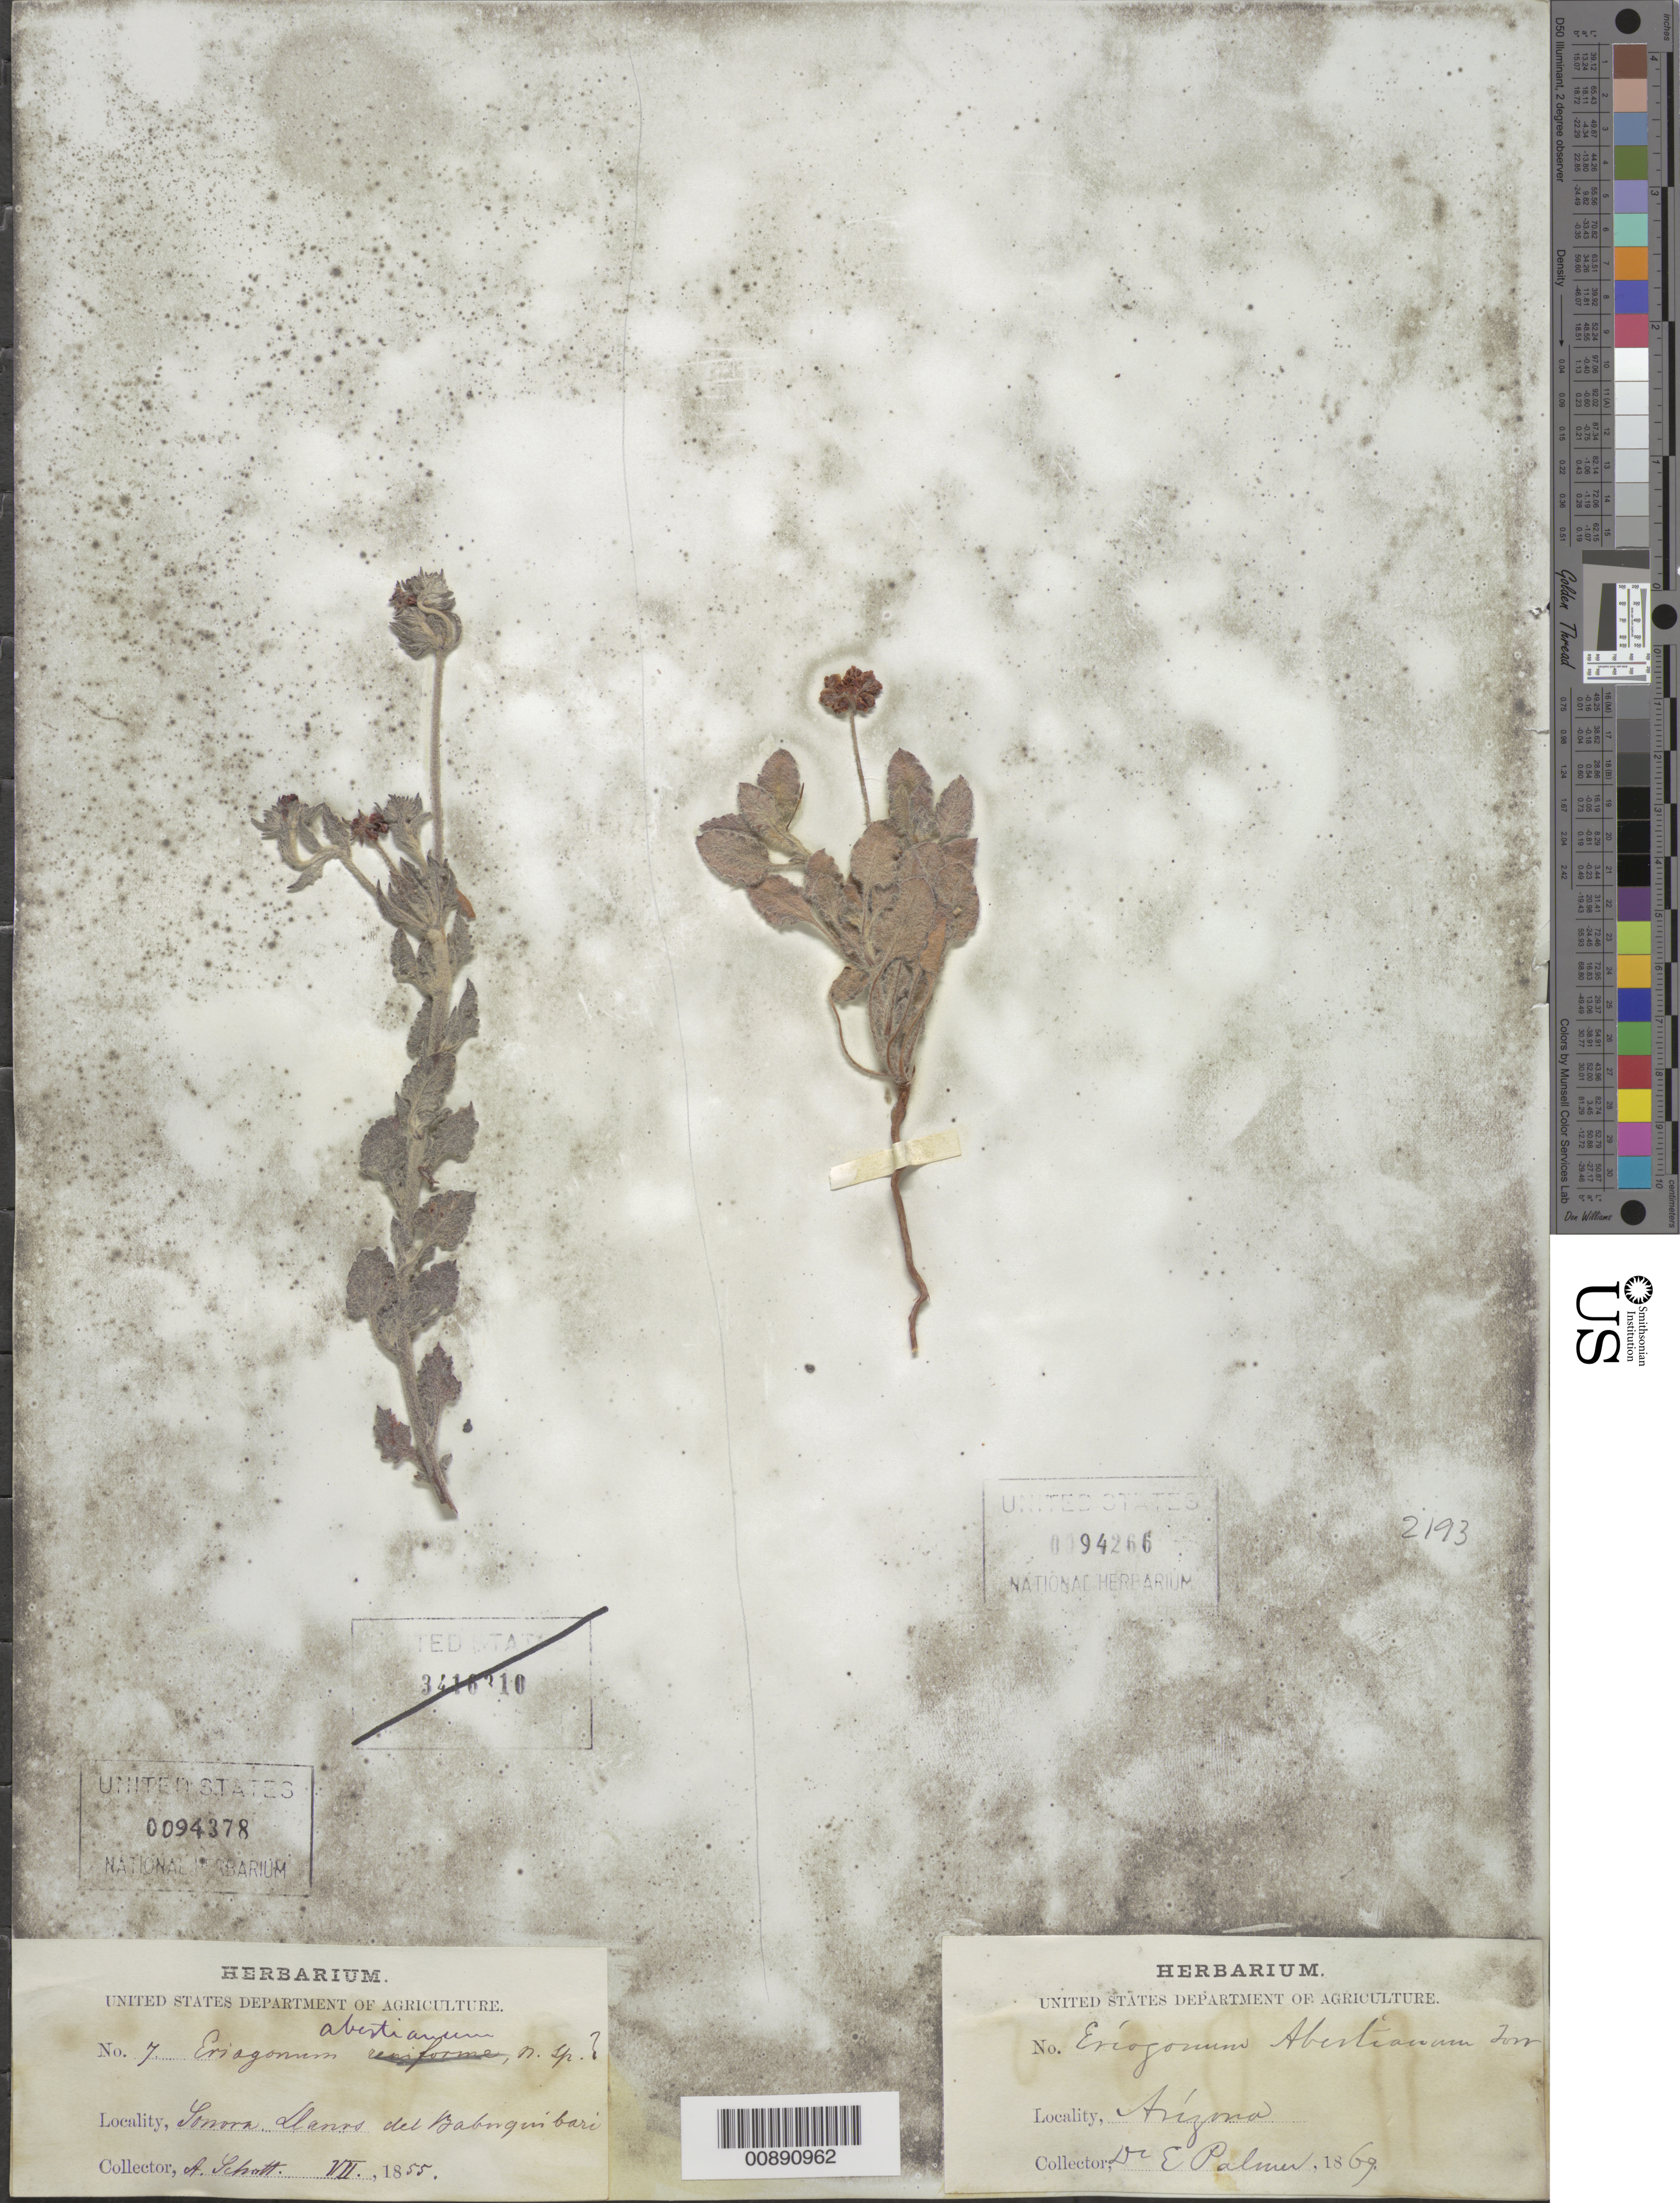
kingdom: Plantae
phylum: Tracheophyta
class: Magnoliopsida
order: Caryophyllales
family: Polygonaceae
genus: Eriogonum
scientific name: Eriogonum abertianum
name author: Torr.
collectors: E. Palmer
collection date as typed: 1869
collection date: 1869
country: United States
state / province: Arizona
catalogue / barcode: US 94266